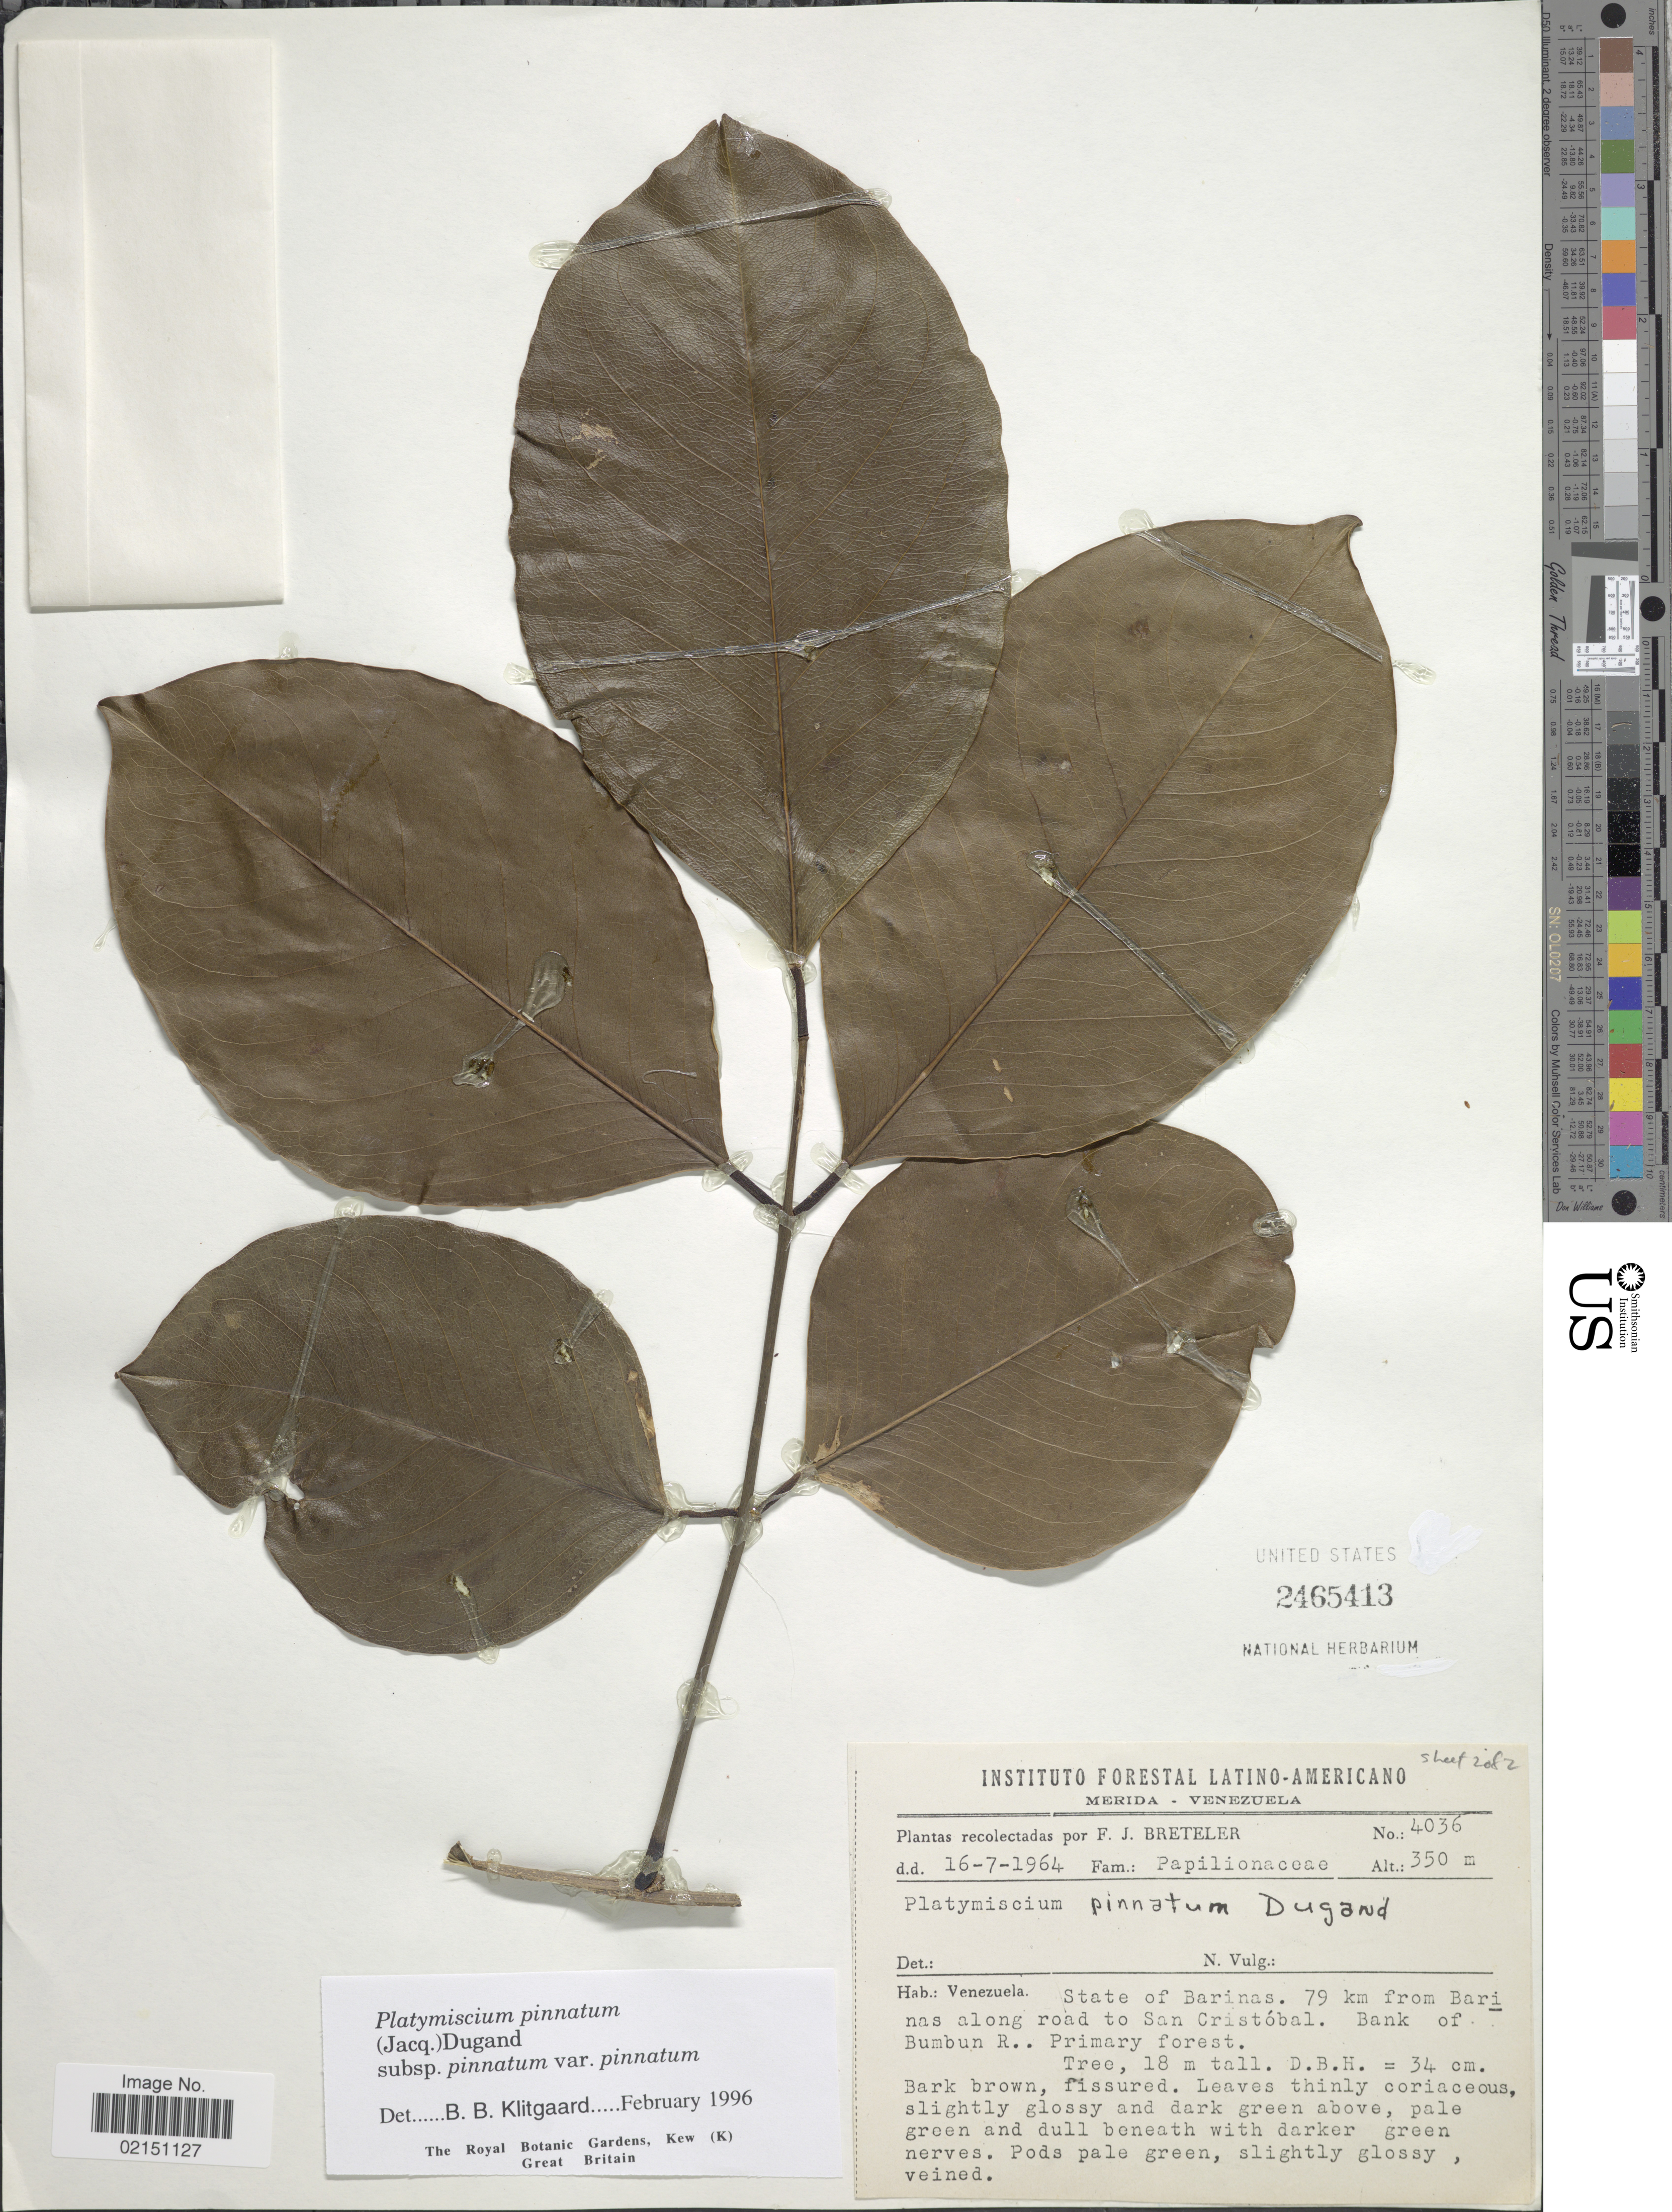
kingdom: Plantae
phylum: Tracheophyta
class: Magnoliopsida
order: Fabales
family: Fabaceae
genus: Platymiscium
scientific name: Platymiscium pinnatum var. pinnatum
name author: (Jacq.)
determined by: Klitgaard, B. B.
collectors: F. J. Breteler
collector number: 4036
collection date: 1964-07-16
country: Venezuela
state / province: Barinas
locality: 79 km from Barinas along road to San Cristobal. Bank of Bumbun R.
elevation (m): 350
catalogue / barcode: US 2465413